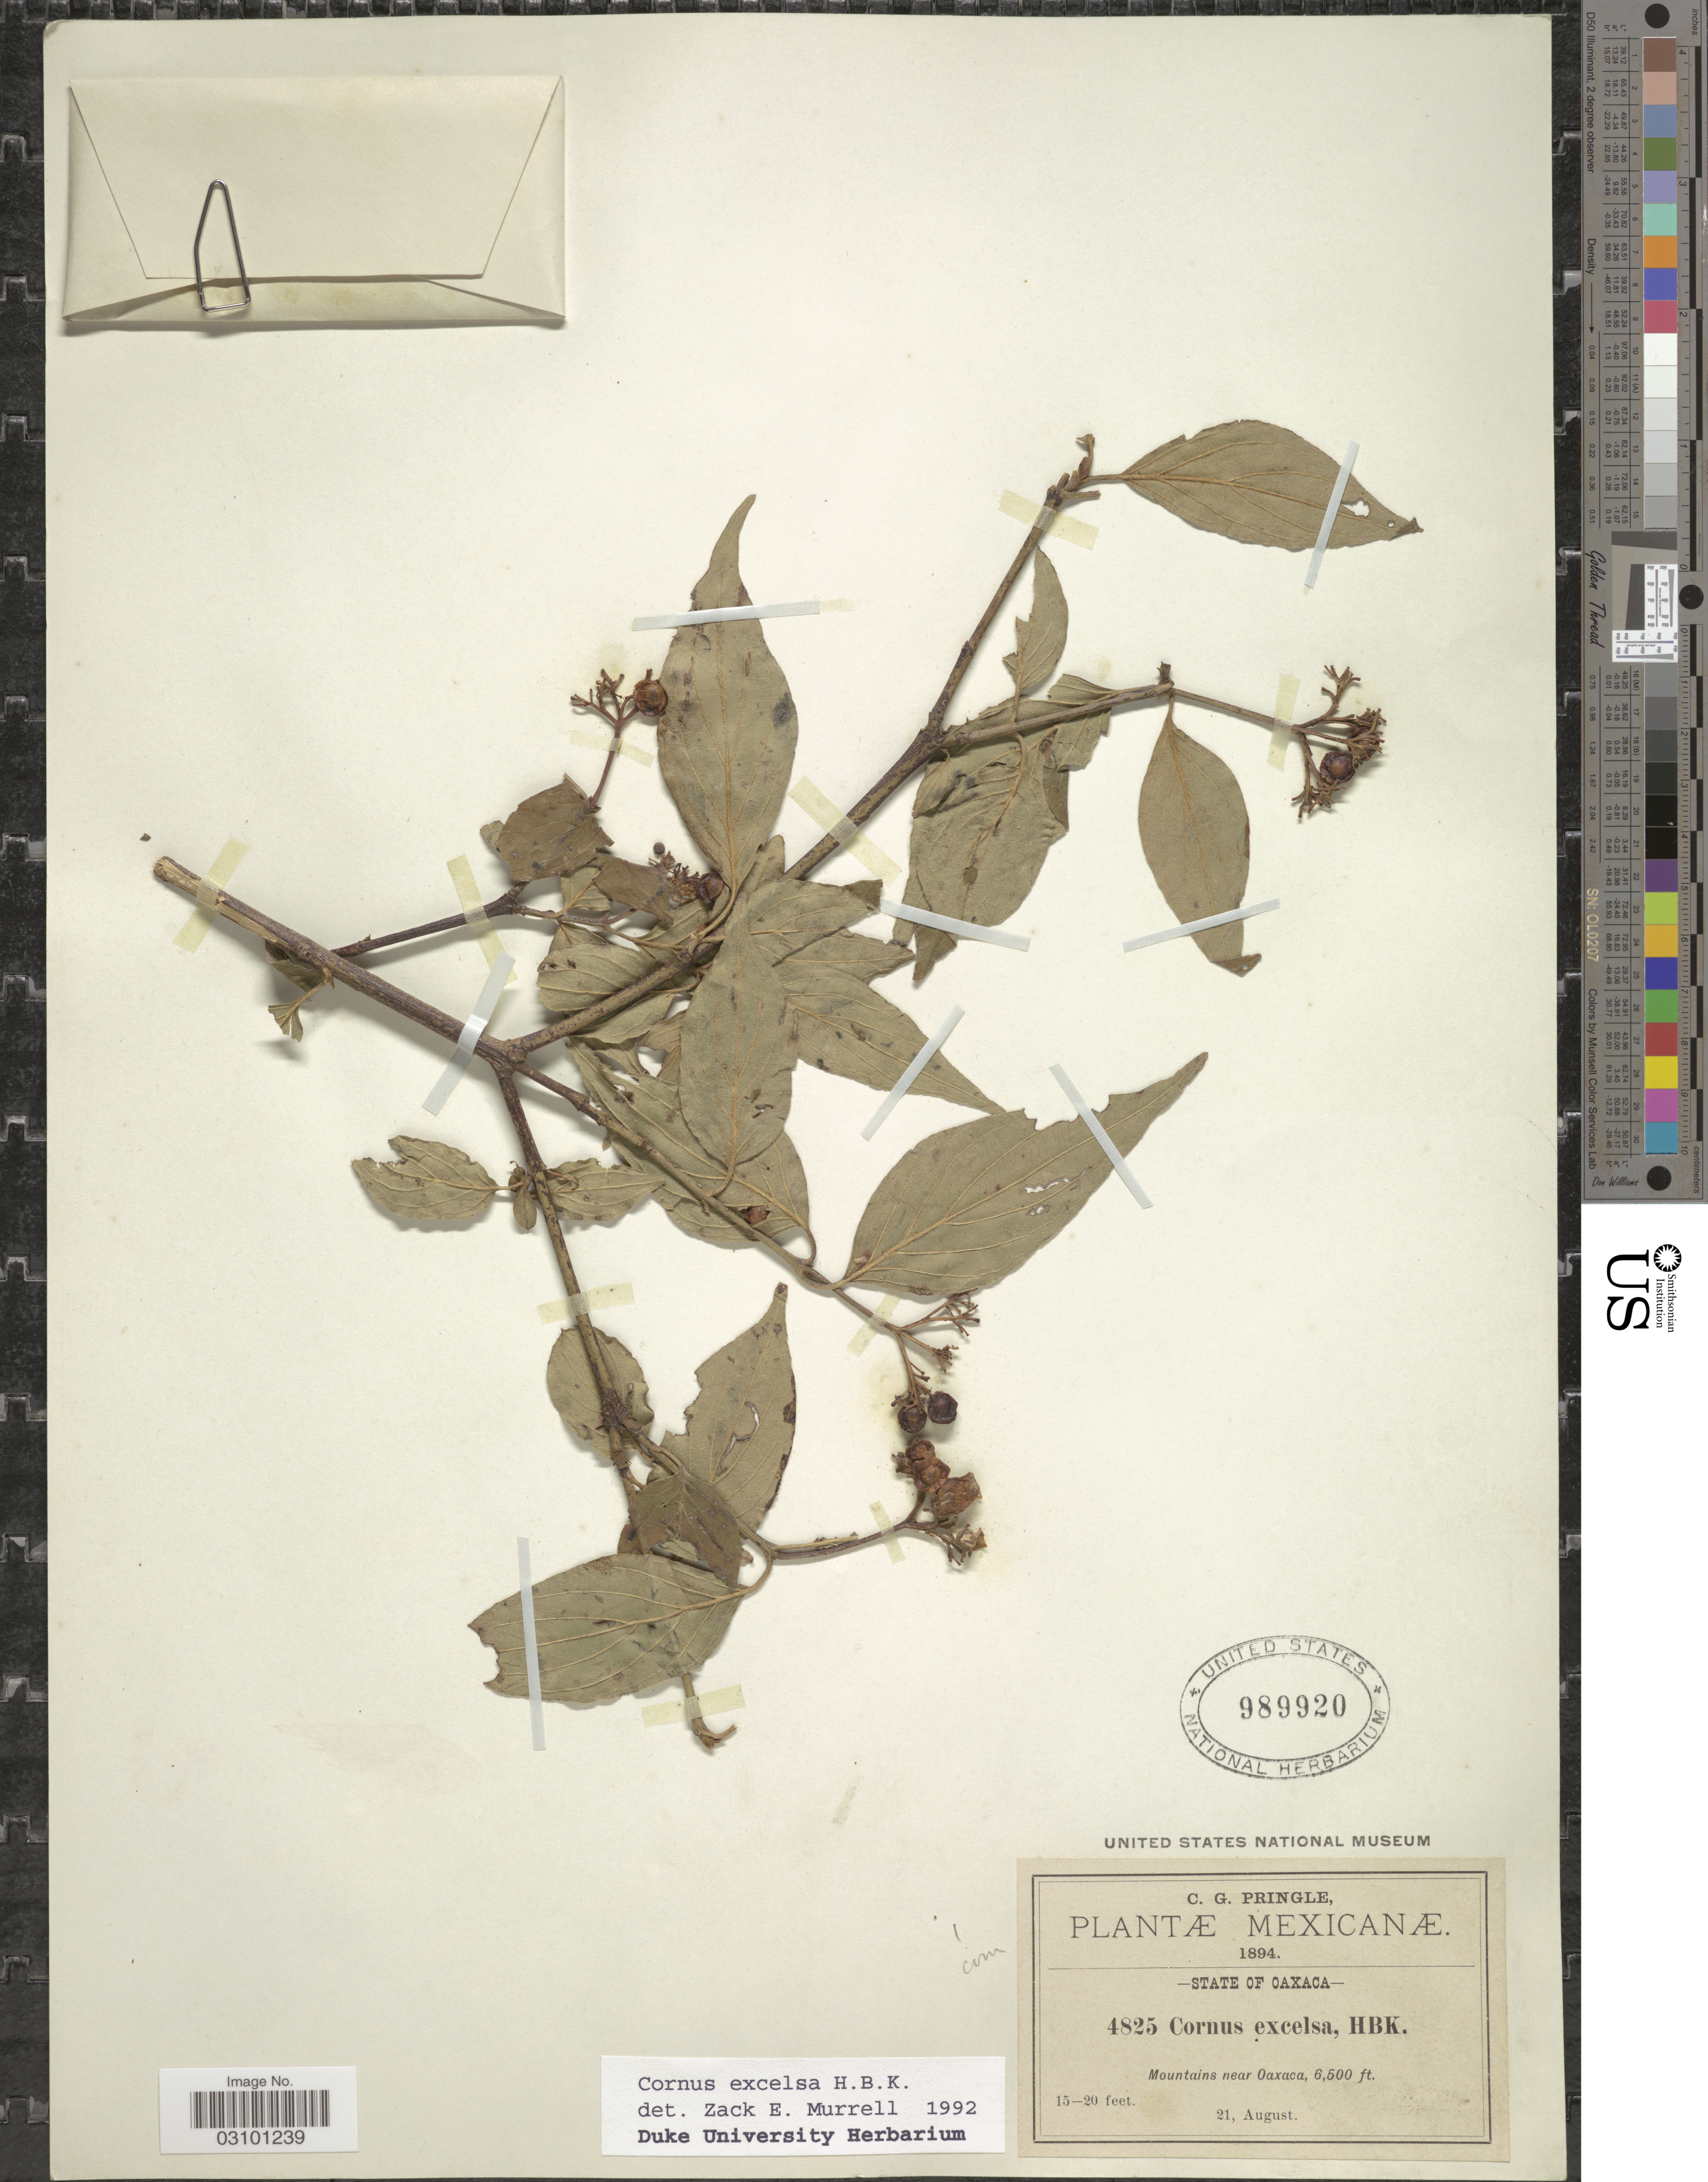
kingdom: Plantae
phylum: Tracheophyta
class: Magnoliopsida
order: Cornales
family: Cornaceae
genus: Cornus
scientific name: Cornus excelsa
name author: Kunth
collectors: C. G. Pringle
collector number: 4825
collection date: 1894-08-21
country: Mexico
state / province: Oaxaca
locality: Mountains near Oaxaca.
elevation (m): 1981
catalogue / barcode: US 989920